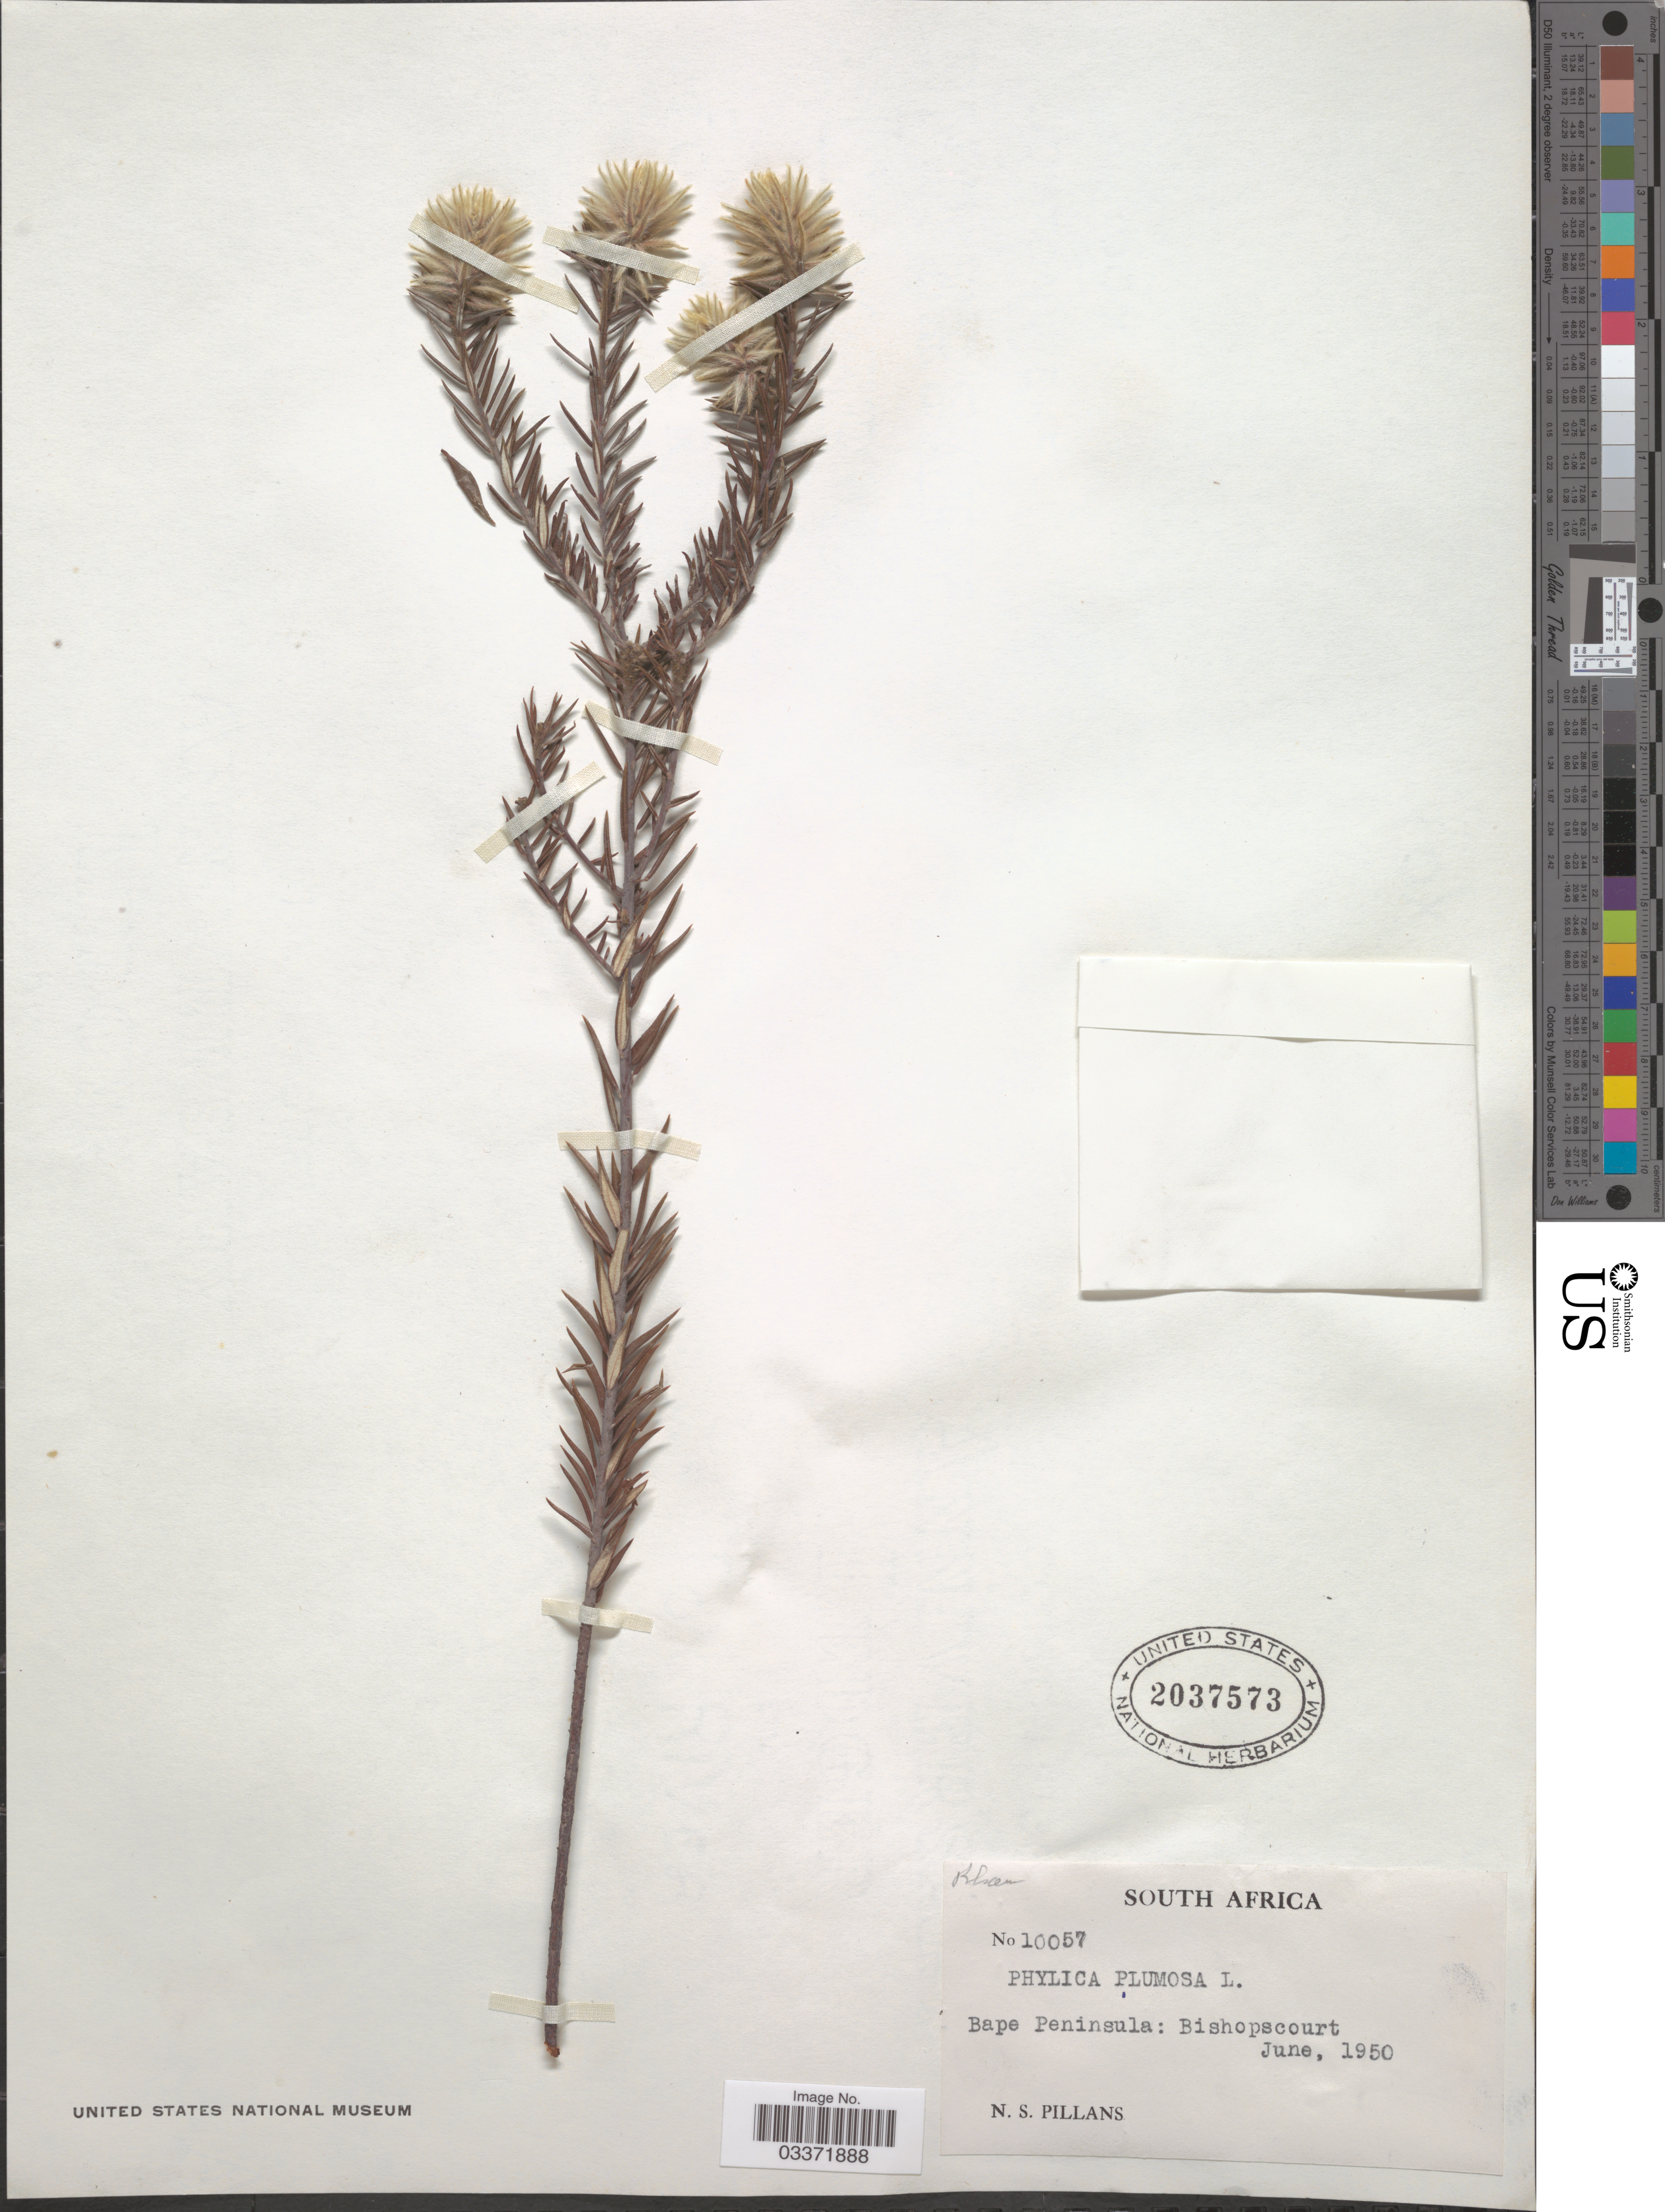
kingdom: Plantae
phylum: Tracheophyta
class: Magnoliopsida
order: Rosales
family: Rhamnaceae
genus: Phylica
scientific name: Phylica plumosa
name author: L.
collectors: N. S. Pillans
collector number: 10057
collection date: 1950-06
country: South Africa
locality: Bape Peninsula: Bishopscourt.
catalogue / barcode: US 2037573